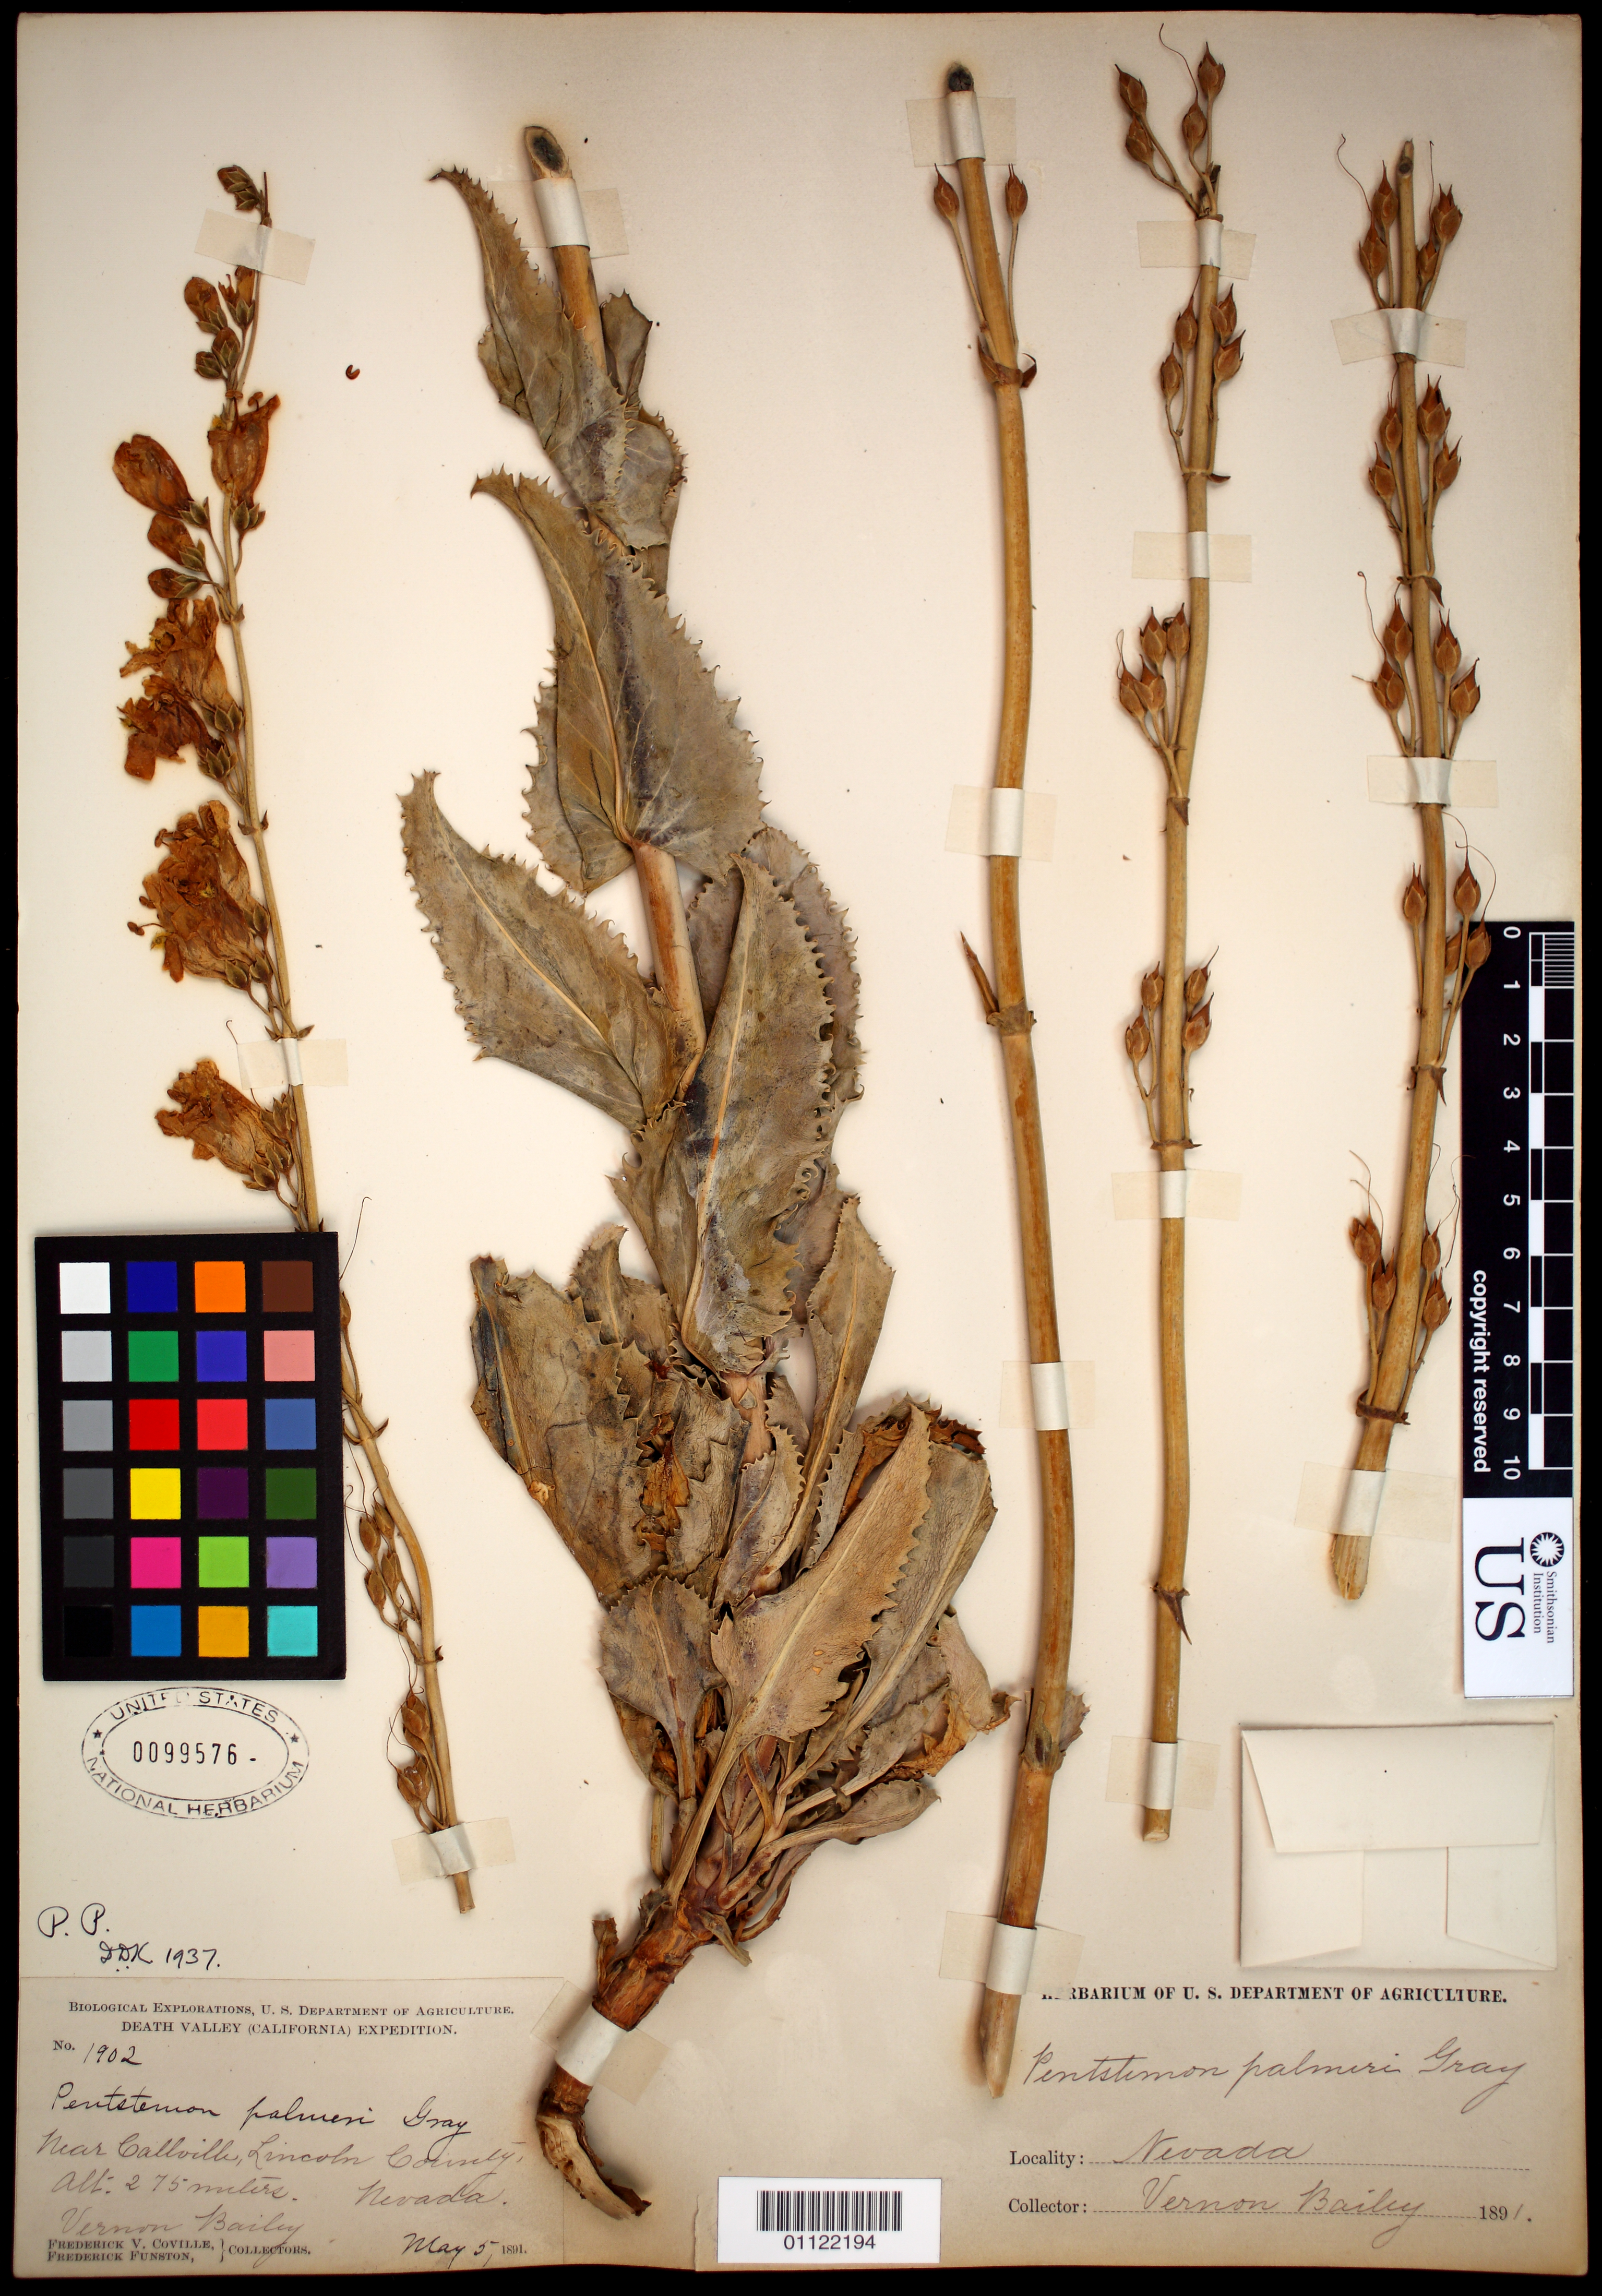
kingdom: Plantae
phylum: Tracheophyta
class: Magnoliopsida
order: Lamiales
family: Plantaginaceae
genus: Penstemon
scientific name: Penstemon palmeri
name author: A. Gray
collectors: V. O. Bailey, F. V. Coville & F. Funston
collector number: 1902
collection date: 1891-05-05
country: United States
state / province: Nevada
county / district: Lincoln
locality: near Callville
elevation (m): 275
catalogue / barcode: US 99576